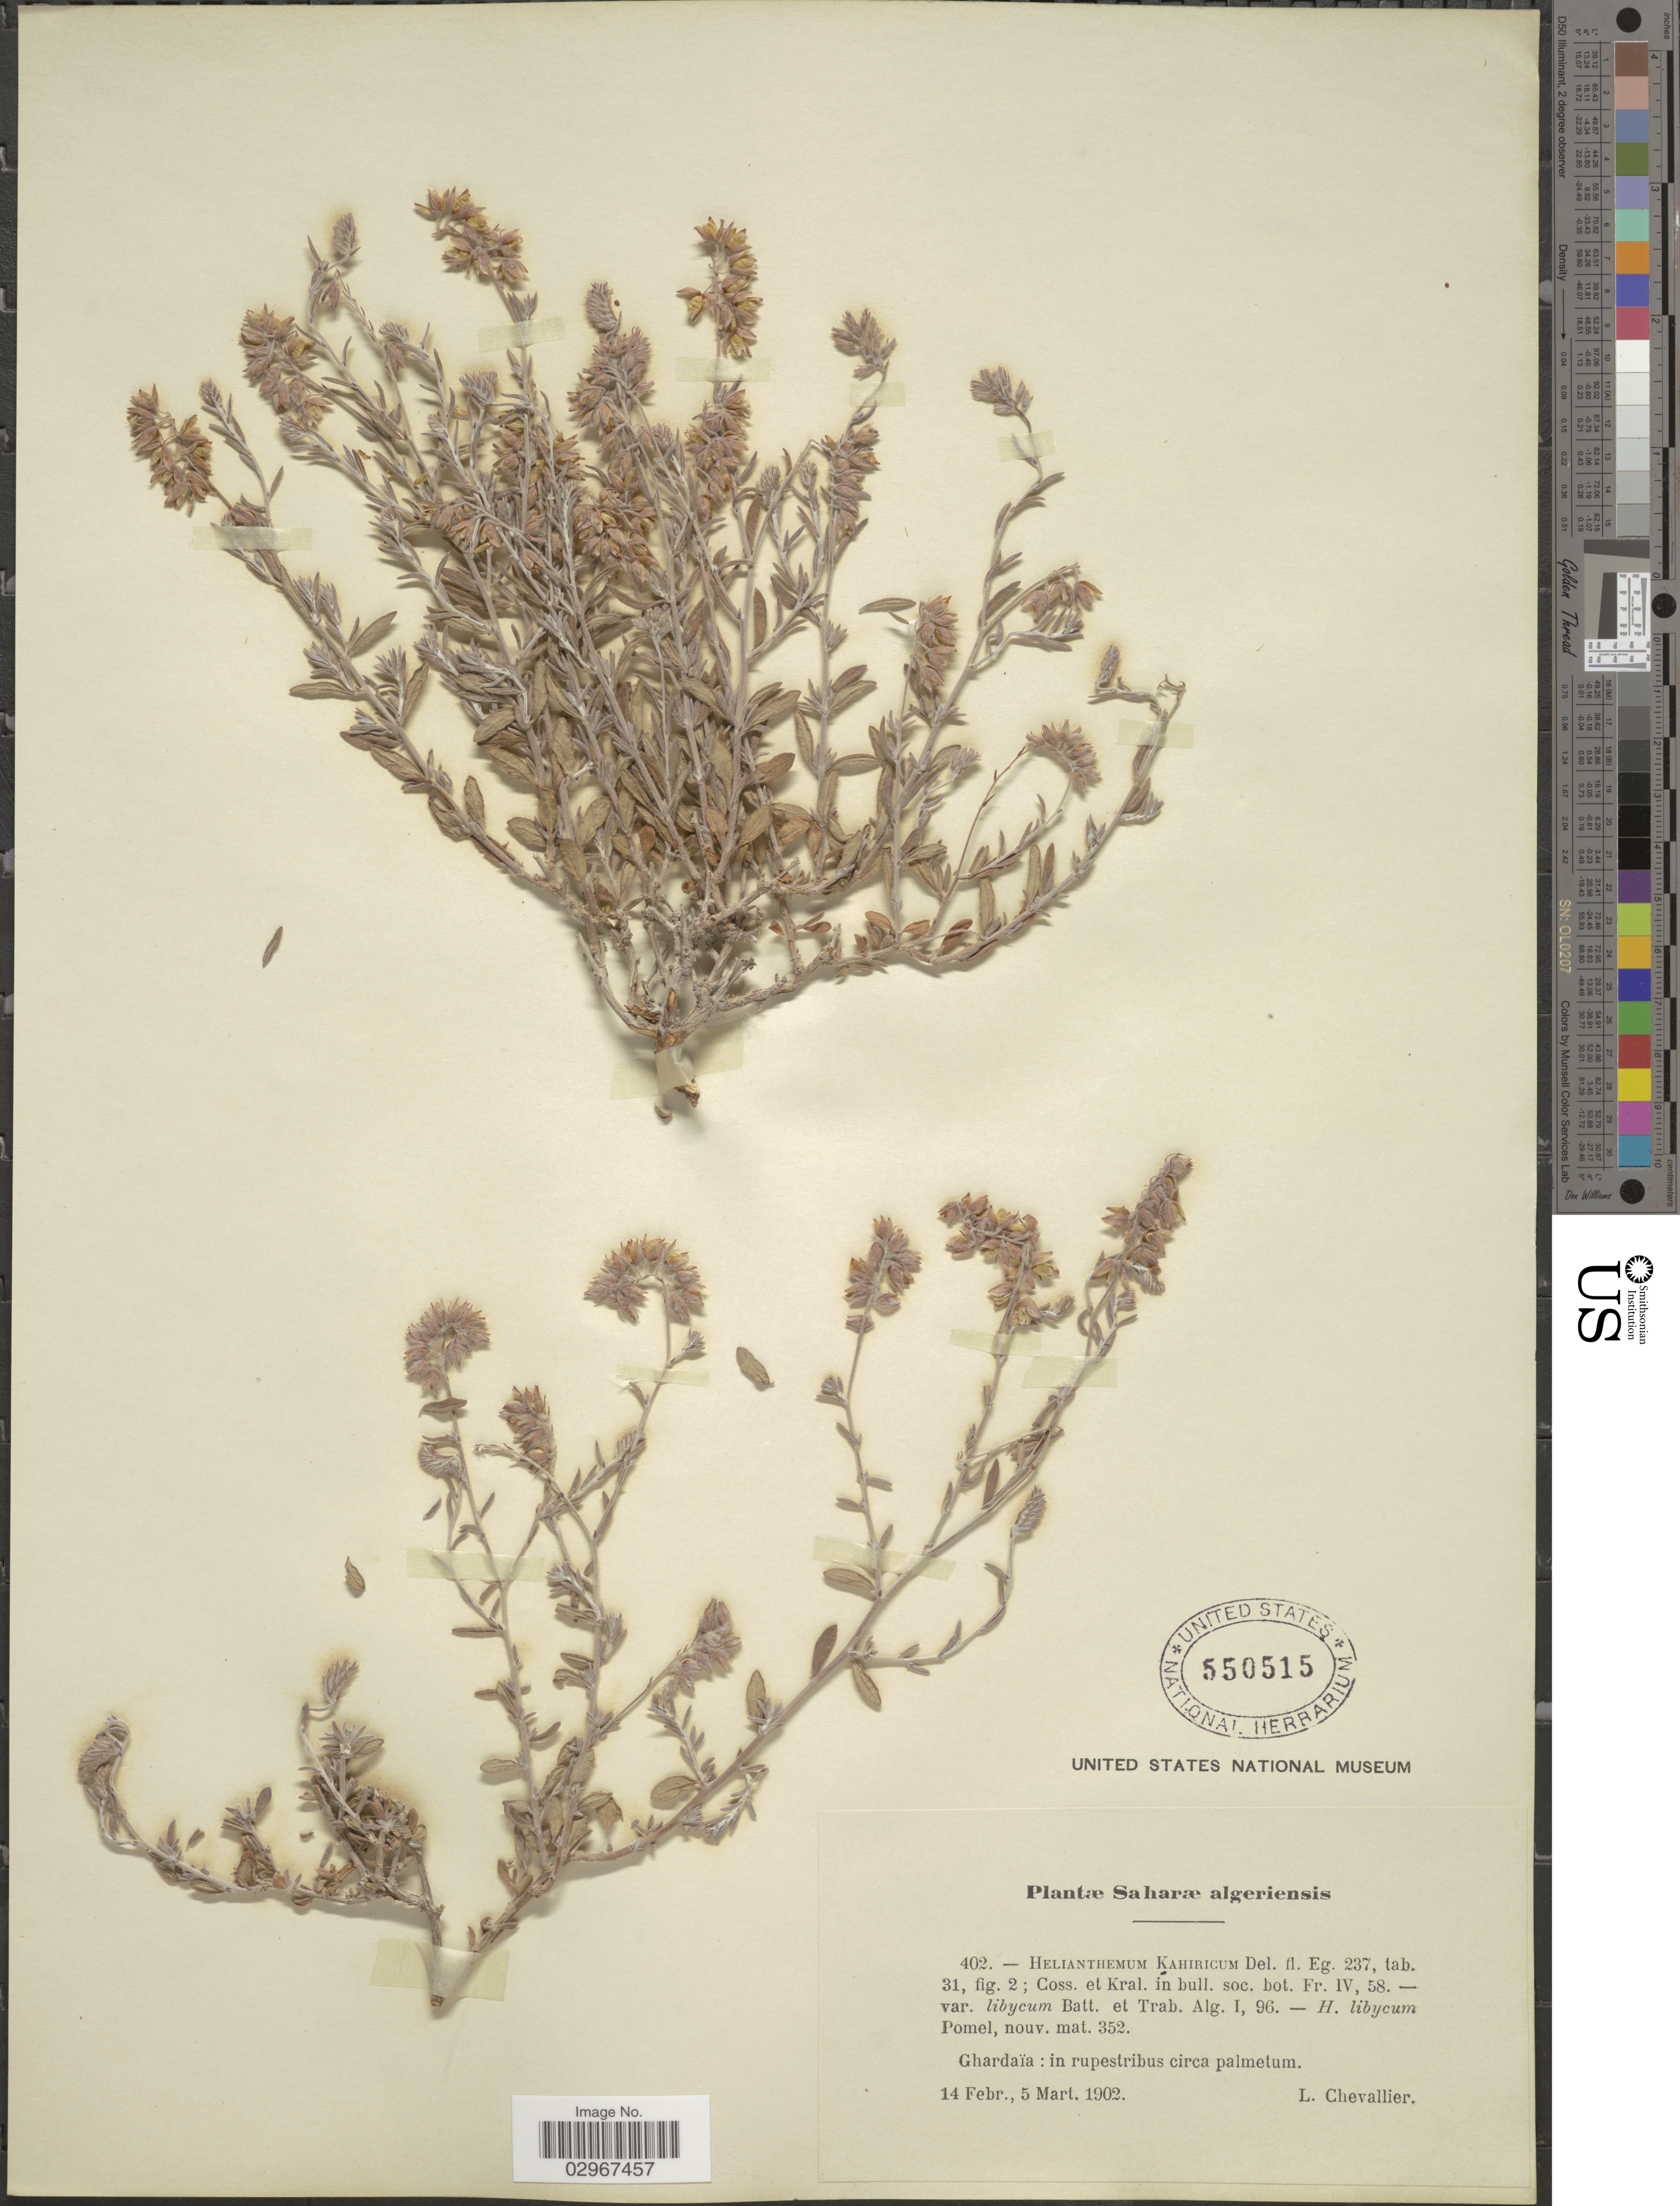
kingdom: Plantae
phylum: Tracheophyta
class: Magnoliopsida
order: Malvales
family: Cistaceae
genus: Helianthemum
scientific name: Helianthemum kahiricum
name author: Delile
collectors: L. Chevallier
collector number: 402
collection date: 1902-02-14/1902-03-05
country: Algeria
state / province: Ghardaïa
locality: Saharæ algeriensis. In rupestribus circa palmetum.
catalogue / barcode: US 550515